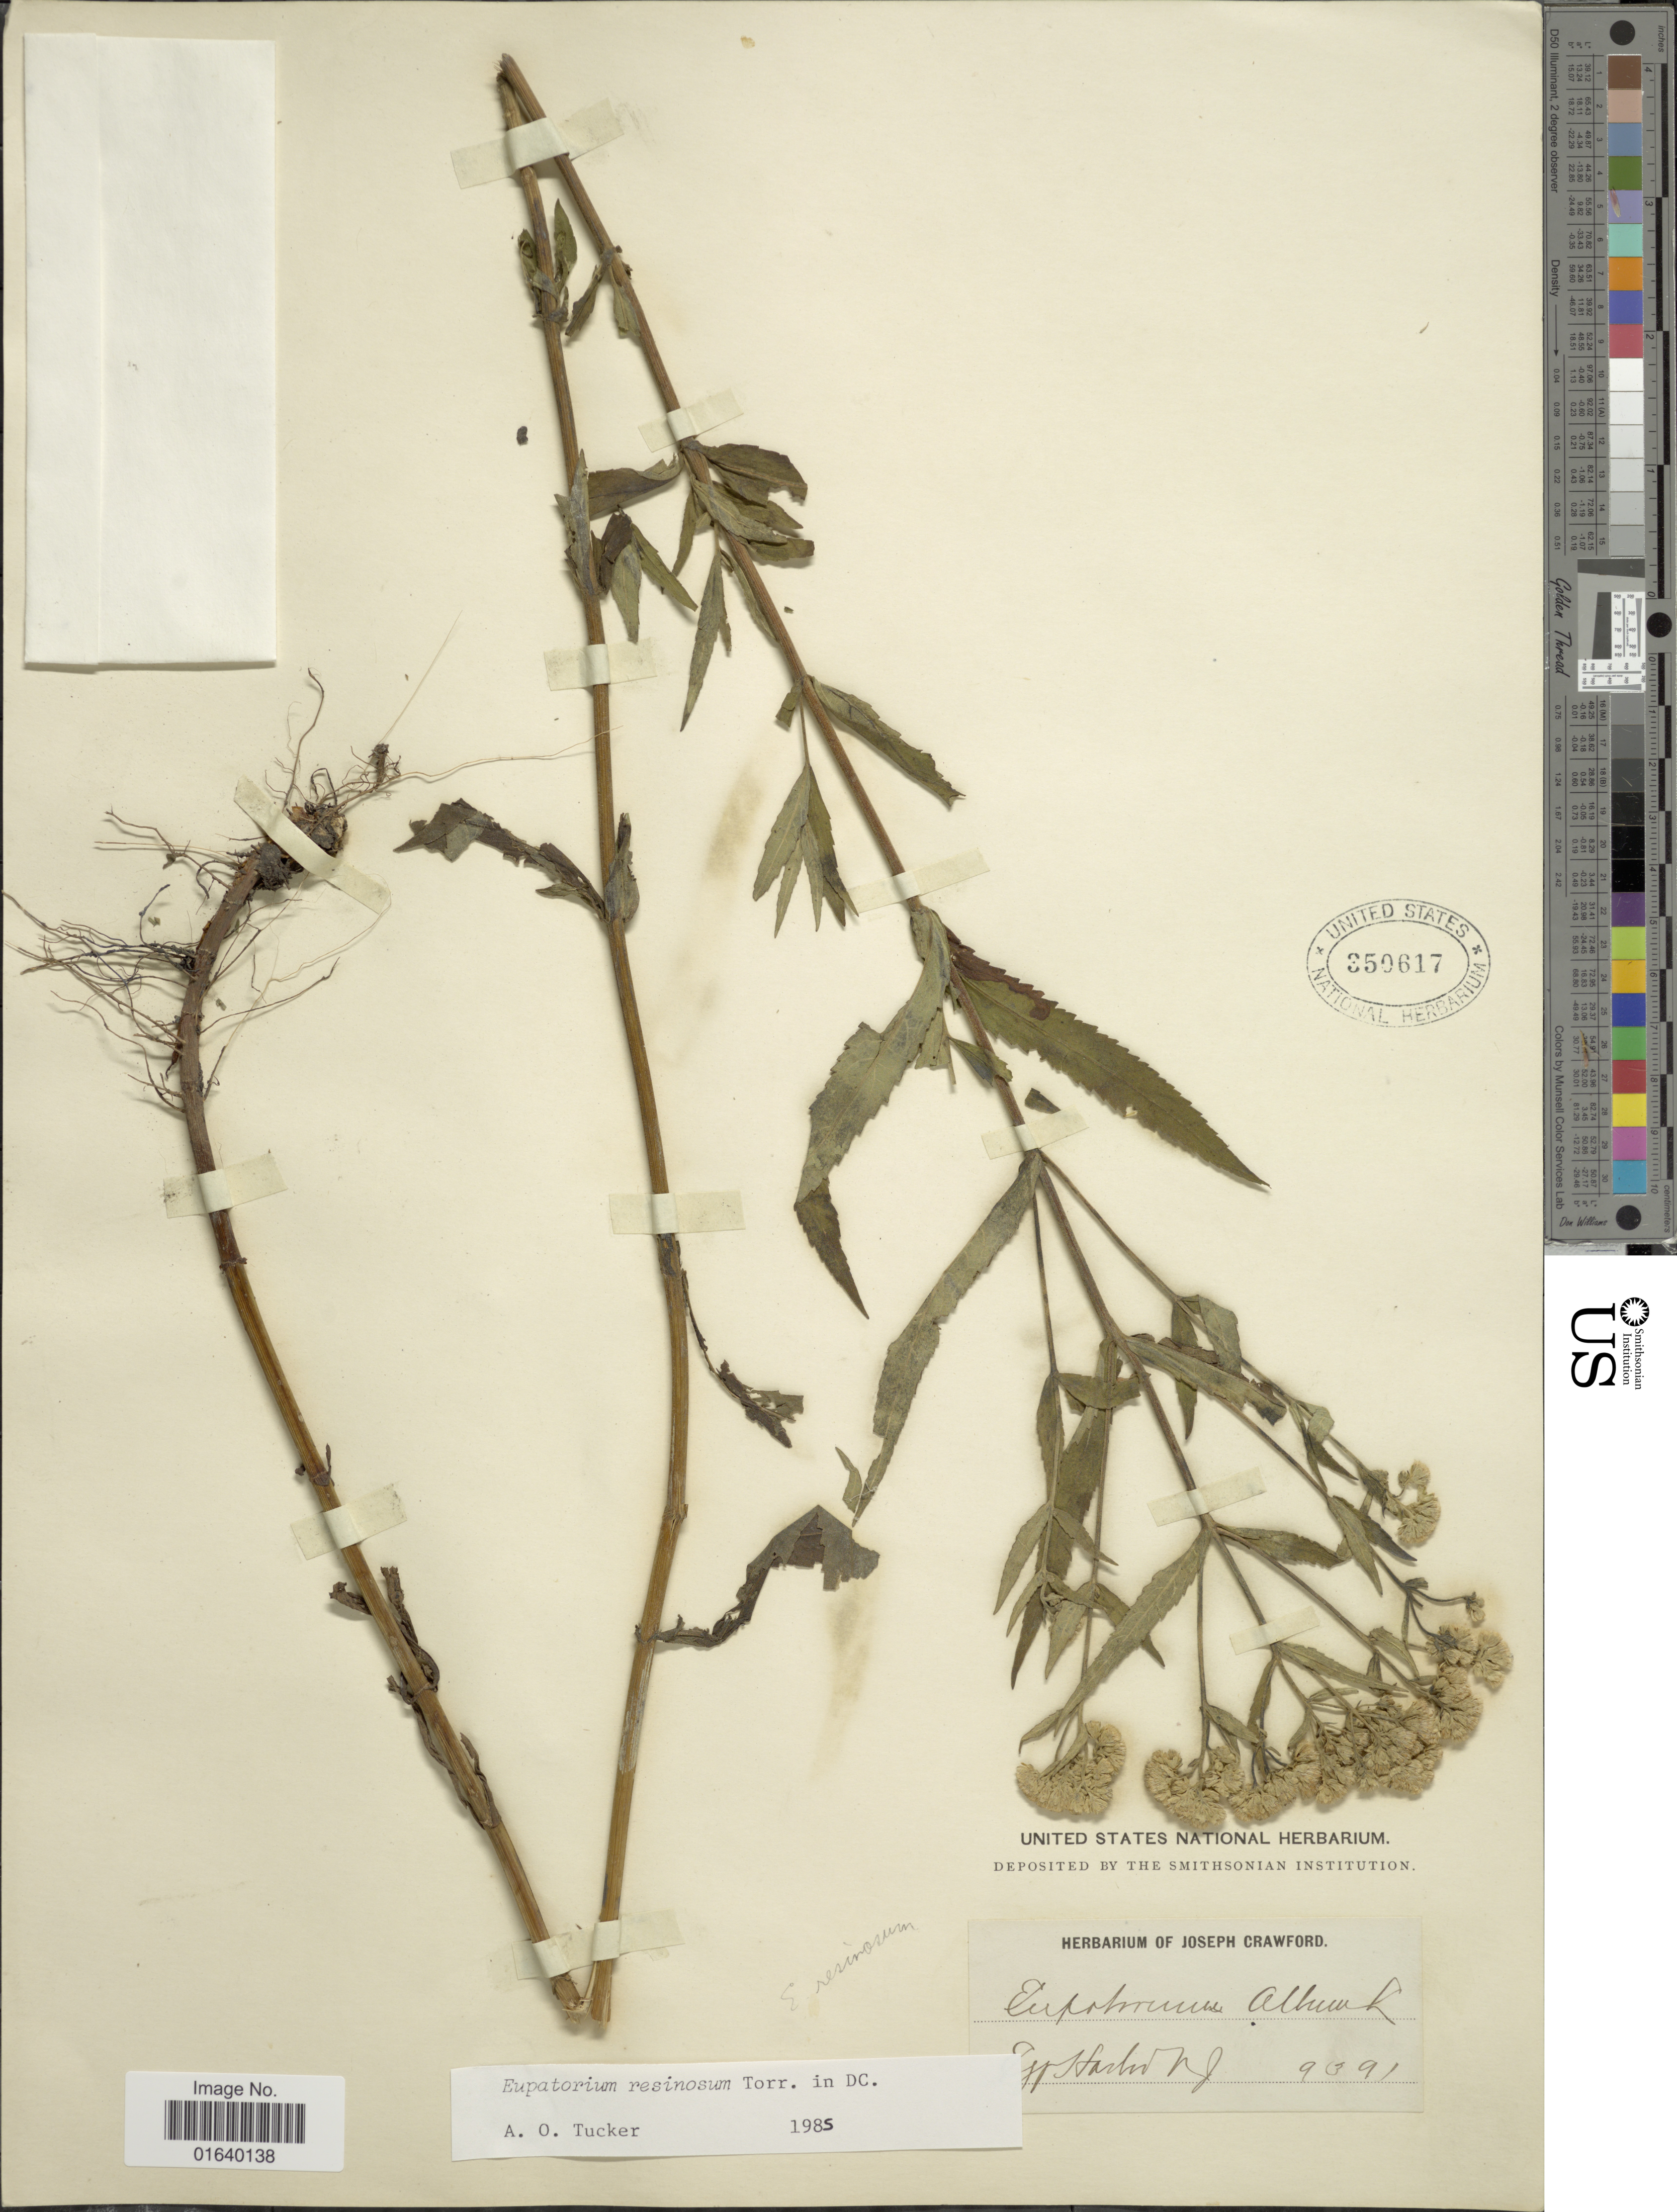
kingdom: Plantae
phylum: Tracheophyta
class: Magnoliopsida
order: Asterales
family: Asteraceae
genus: Eupatorium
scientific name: Eupatorium resinosum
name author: Torr. ex DC.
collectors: ex herb. Joseph Crawford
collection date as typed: Transcribed d/m/y: 9/3/91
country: United States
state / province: New Jersey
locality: Egg Harbor NJ.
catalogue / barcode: US 350617